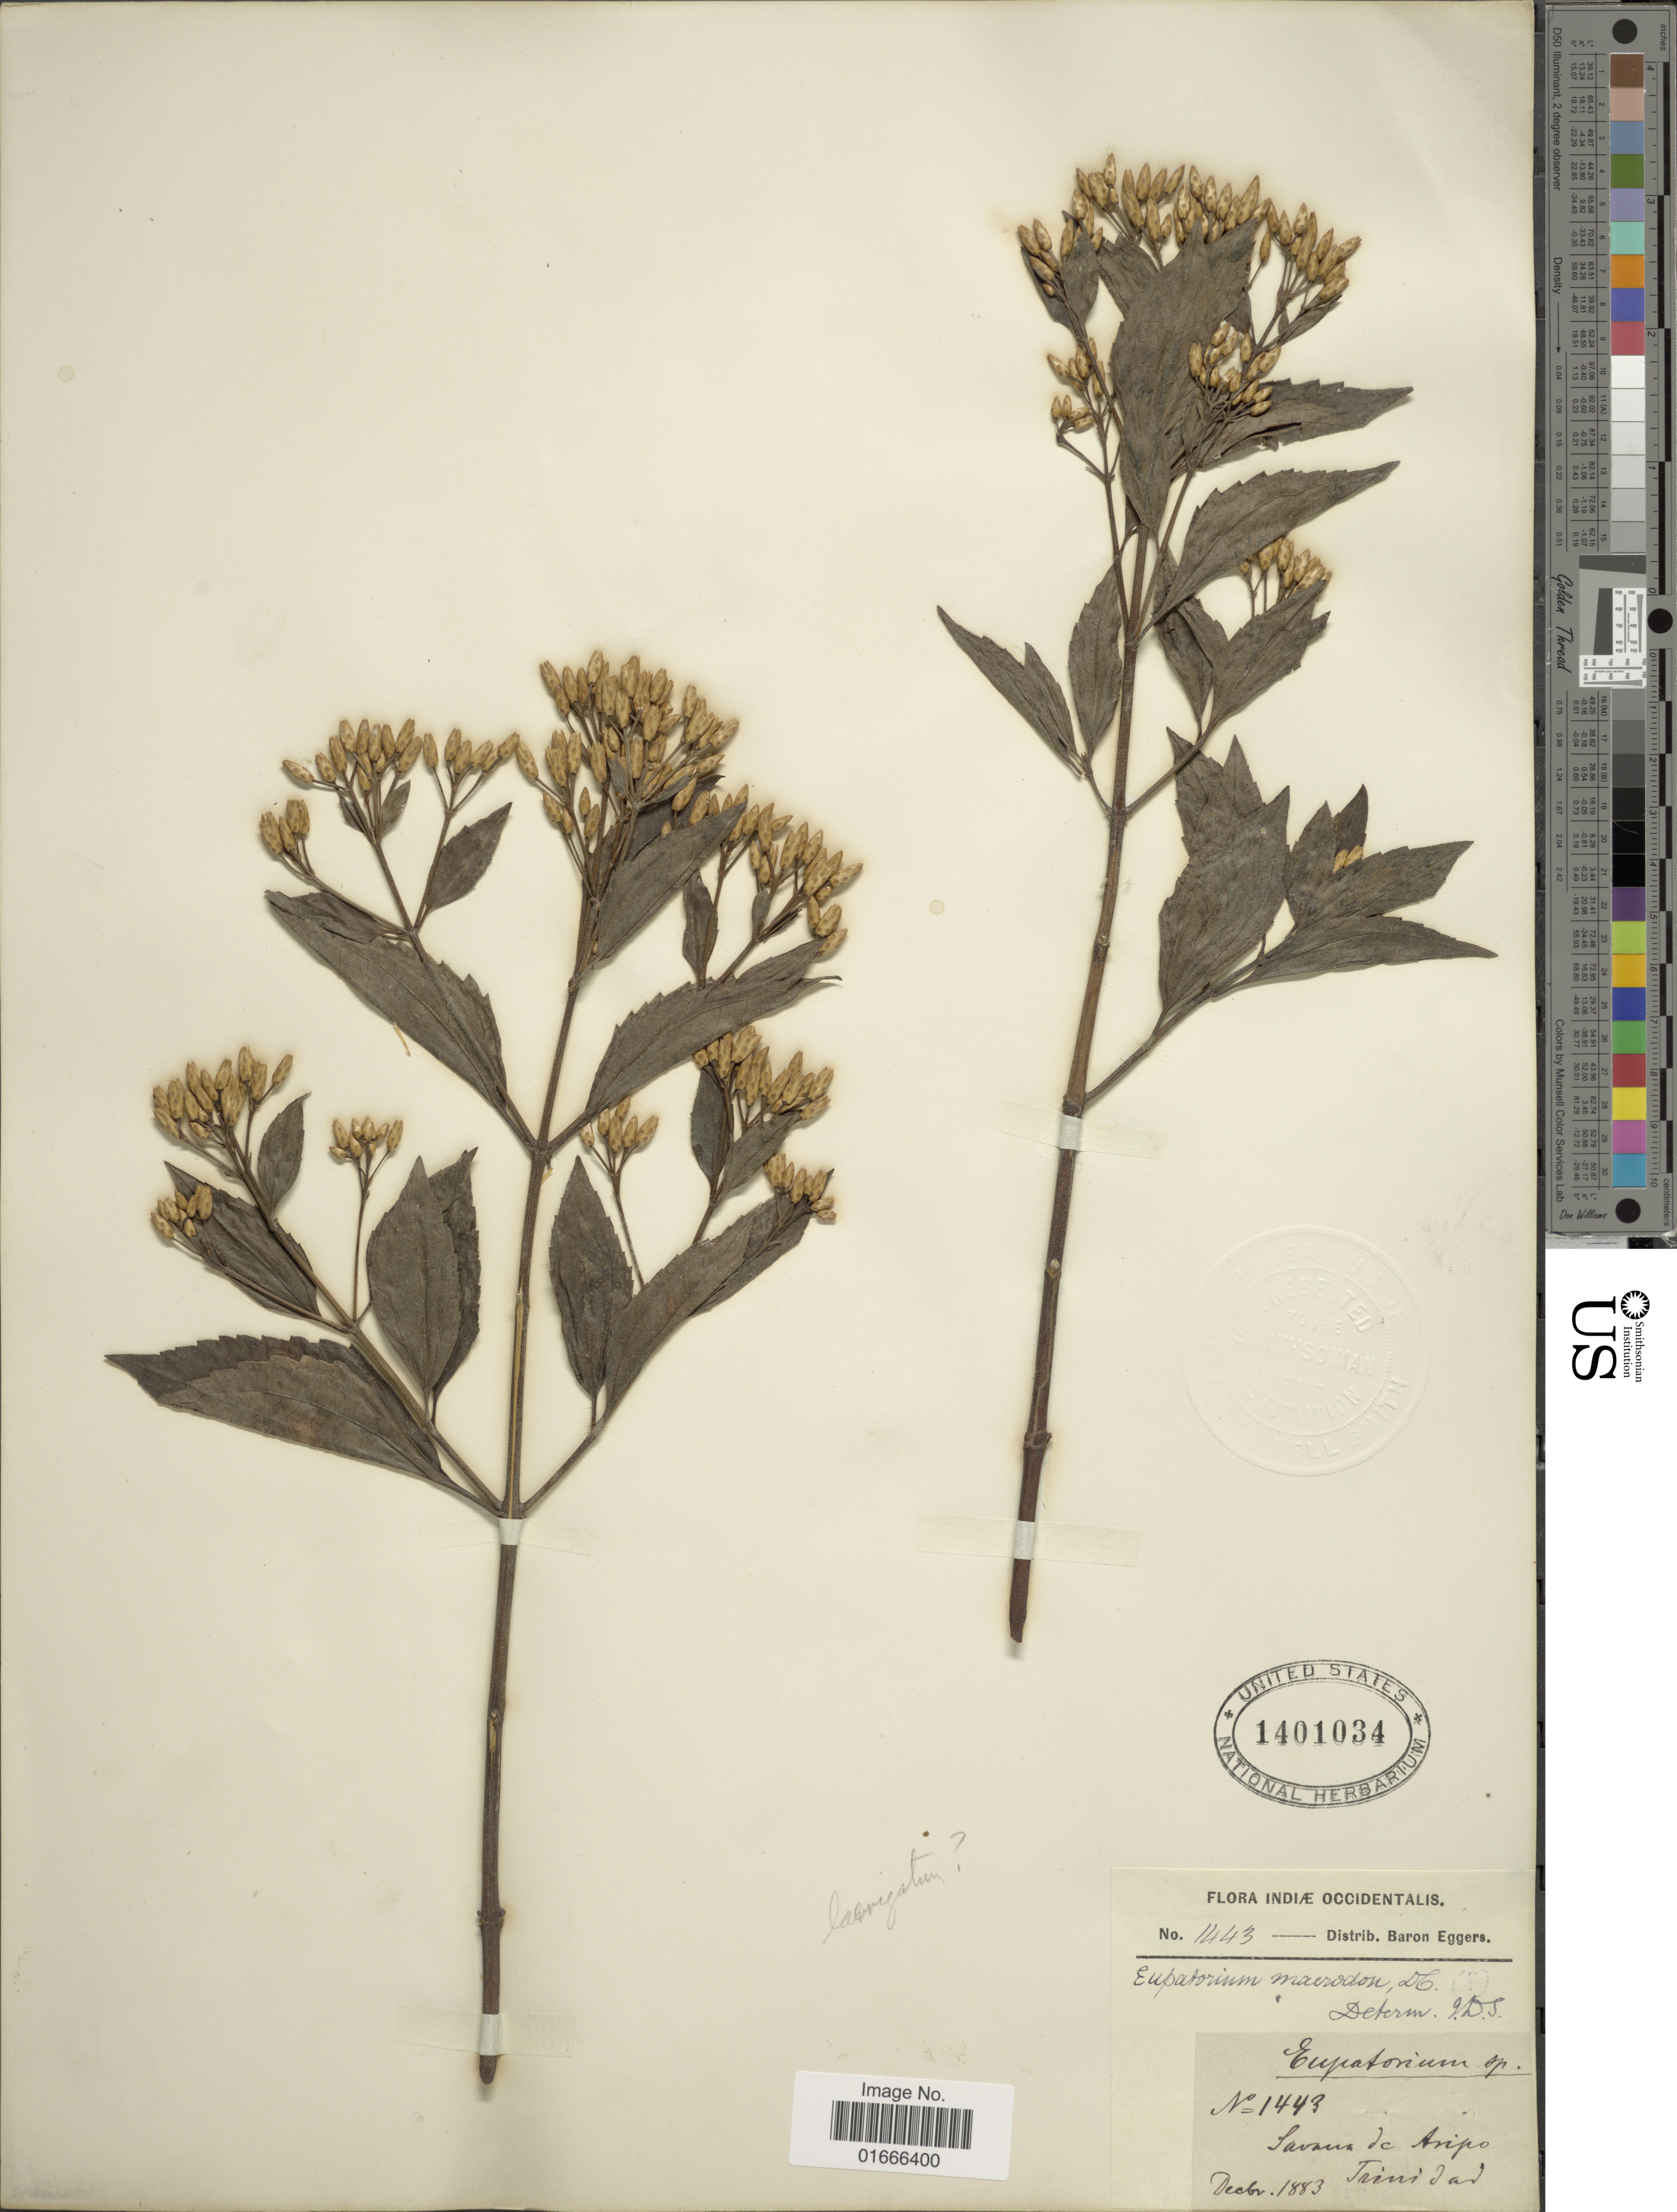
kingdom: Plantae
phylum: Tracheophyta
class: Magnoliopsida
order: Asterales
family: Asteraceae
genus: Chromolaena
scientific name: Chromolaena laevigata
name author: (Lam.) R.M. King & H. Rob.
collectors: B. Eggers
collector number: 1443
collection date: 1883-12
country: Trinidad and Tobago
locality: Indiae Occidentalis, Savana de Aripo, Trinidad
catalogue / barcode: US 1401034